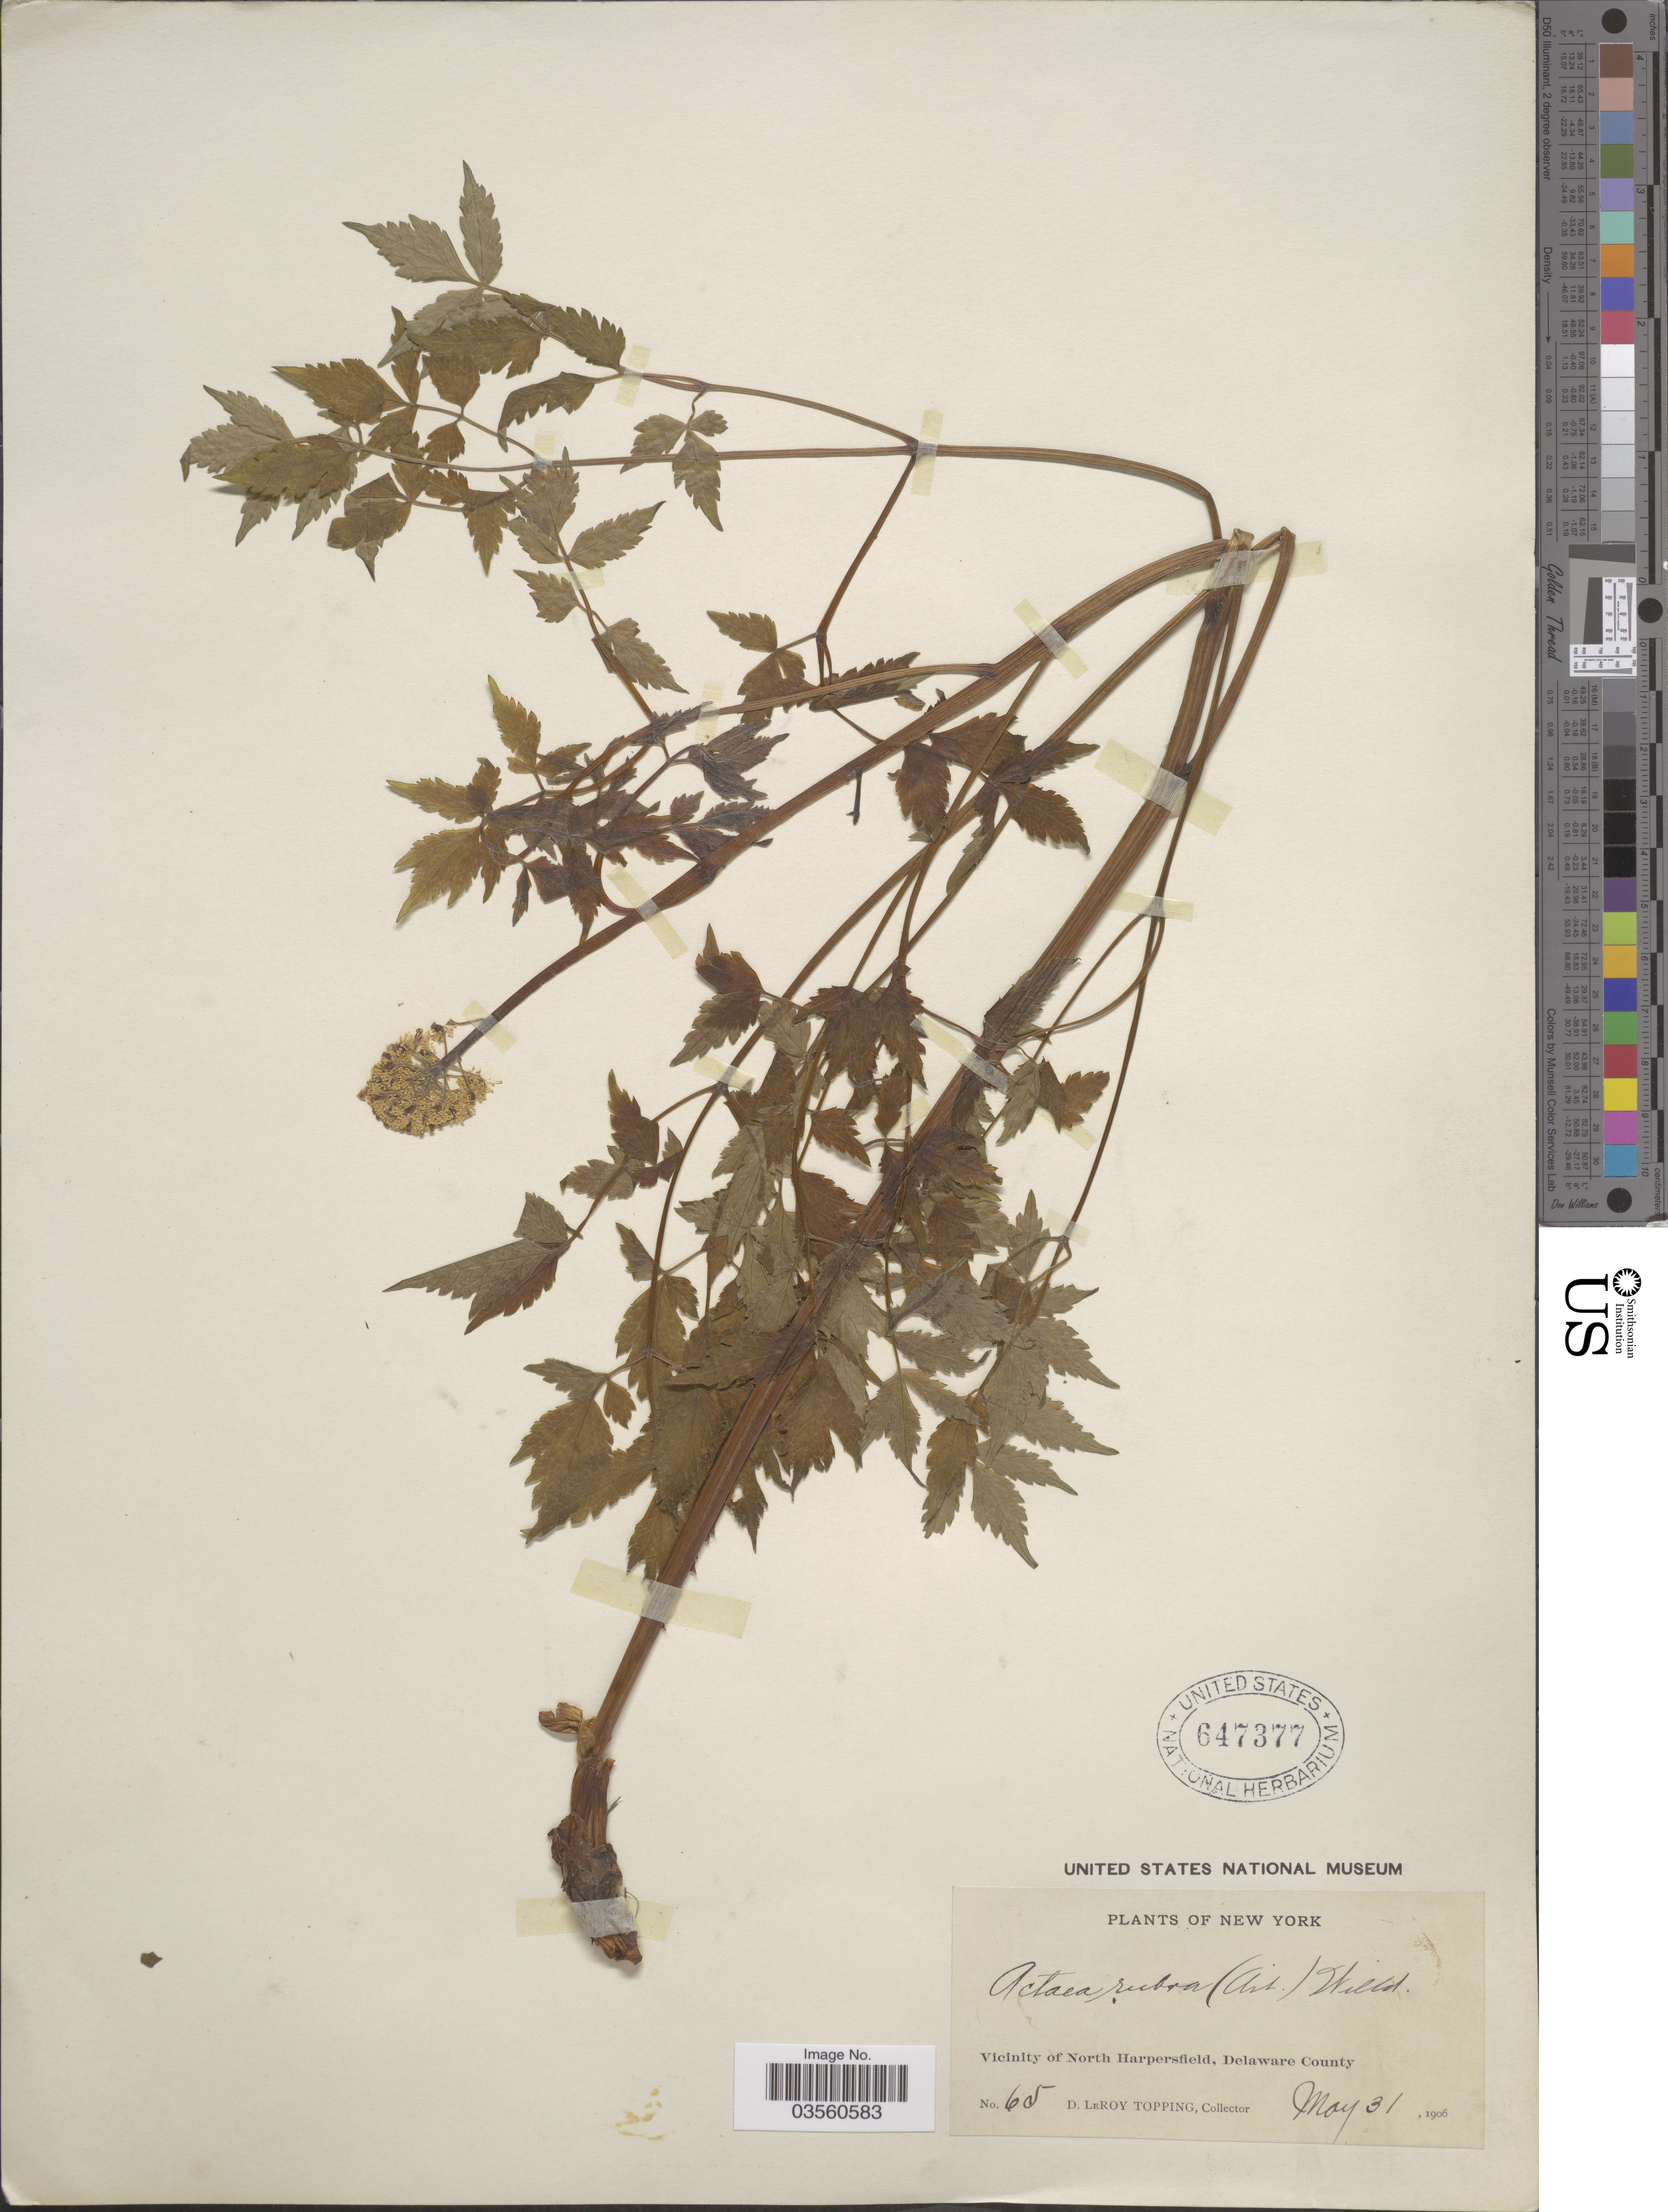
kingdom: Plantae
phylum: Tracheophyta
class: Magnoliopsida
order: Ranunculales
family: Ranunculaceae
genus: Actaea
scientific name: Actaea rubra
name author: (Aiton) Willd.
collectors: D. L. Topping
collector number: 65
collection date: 1906-05-31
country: United States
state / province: New York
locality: Vicinity of North Harpersfield, Delaware County.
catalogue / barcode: US 647377